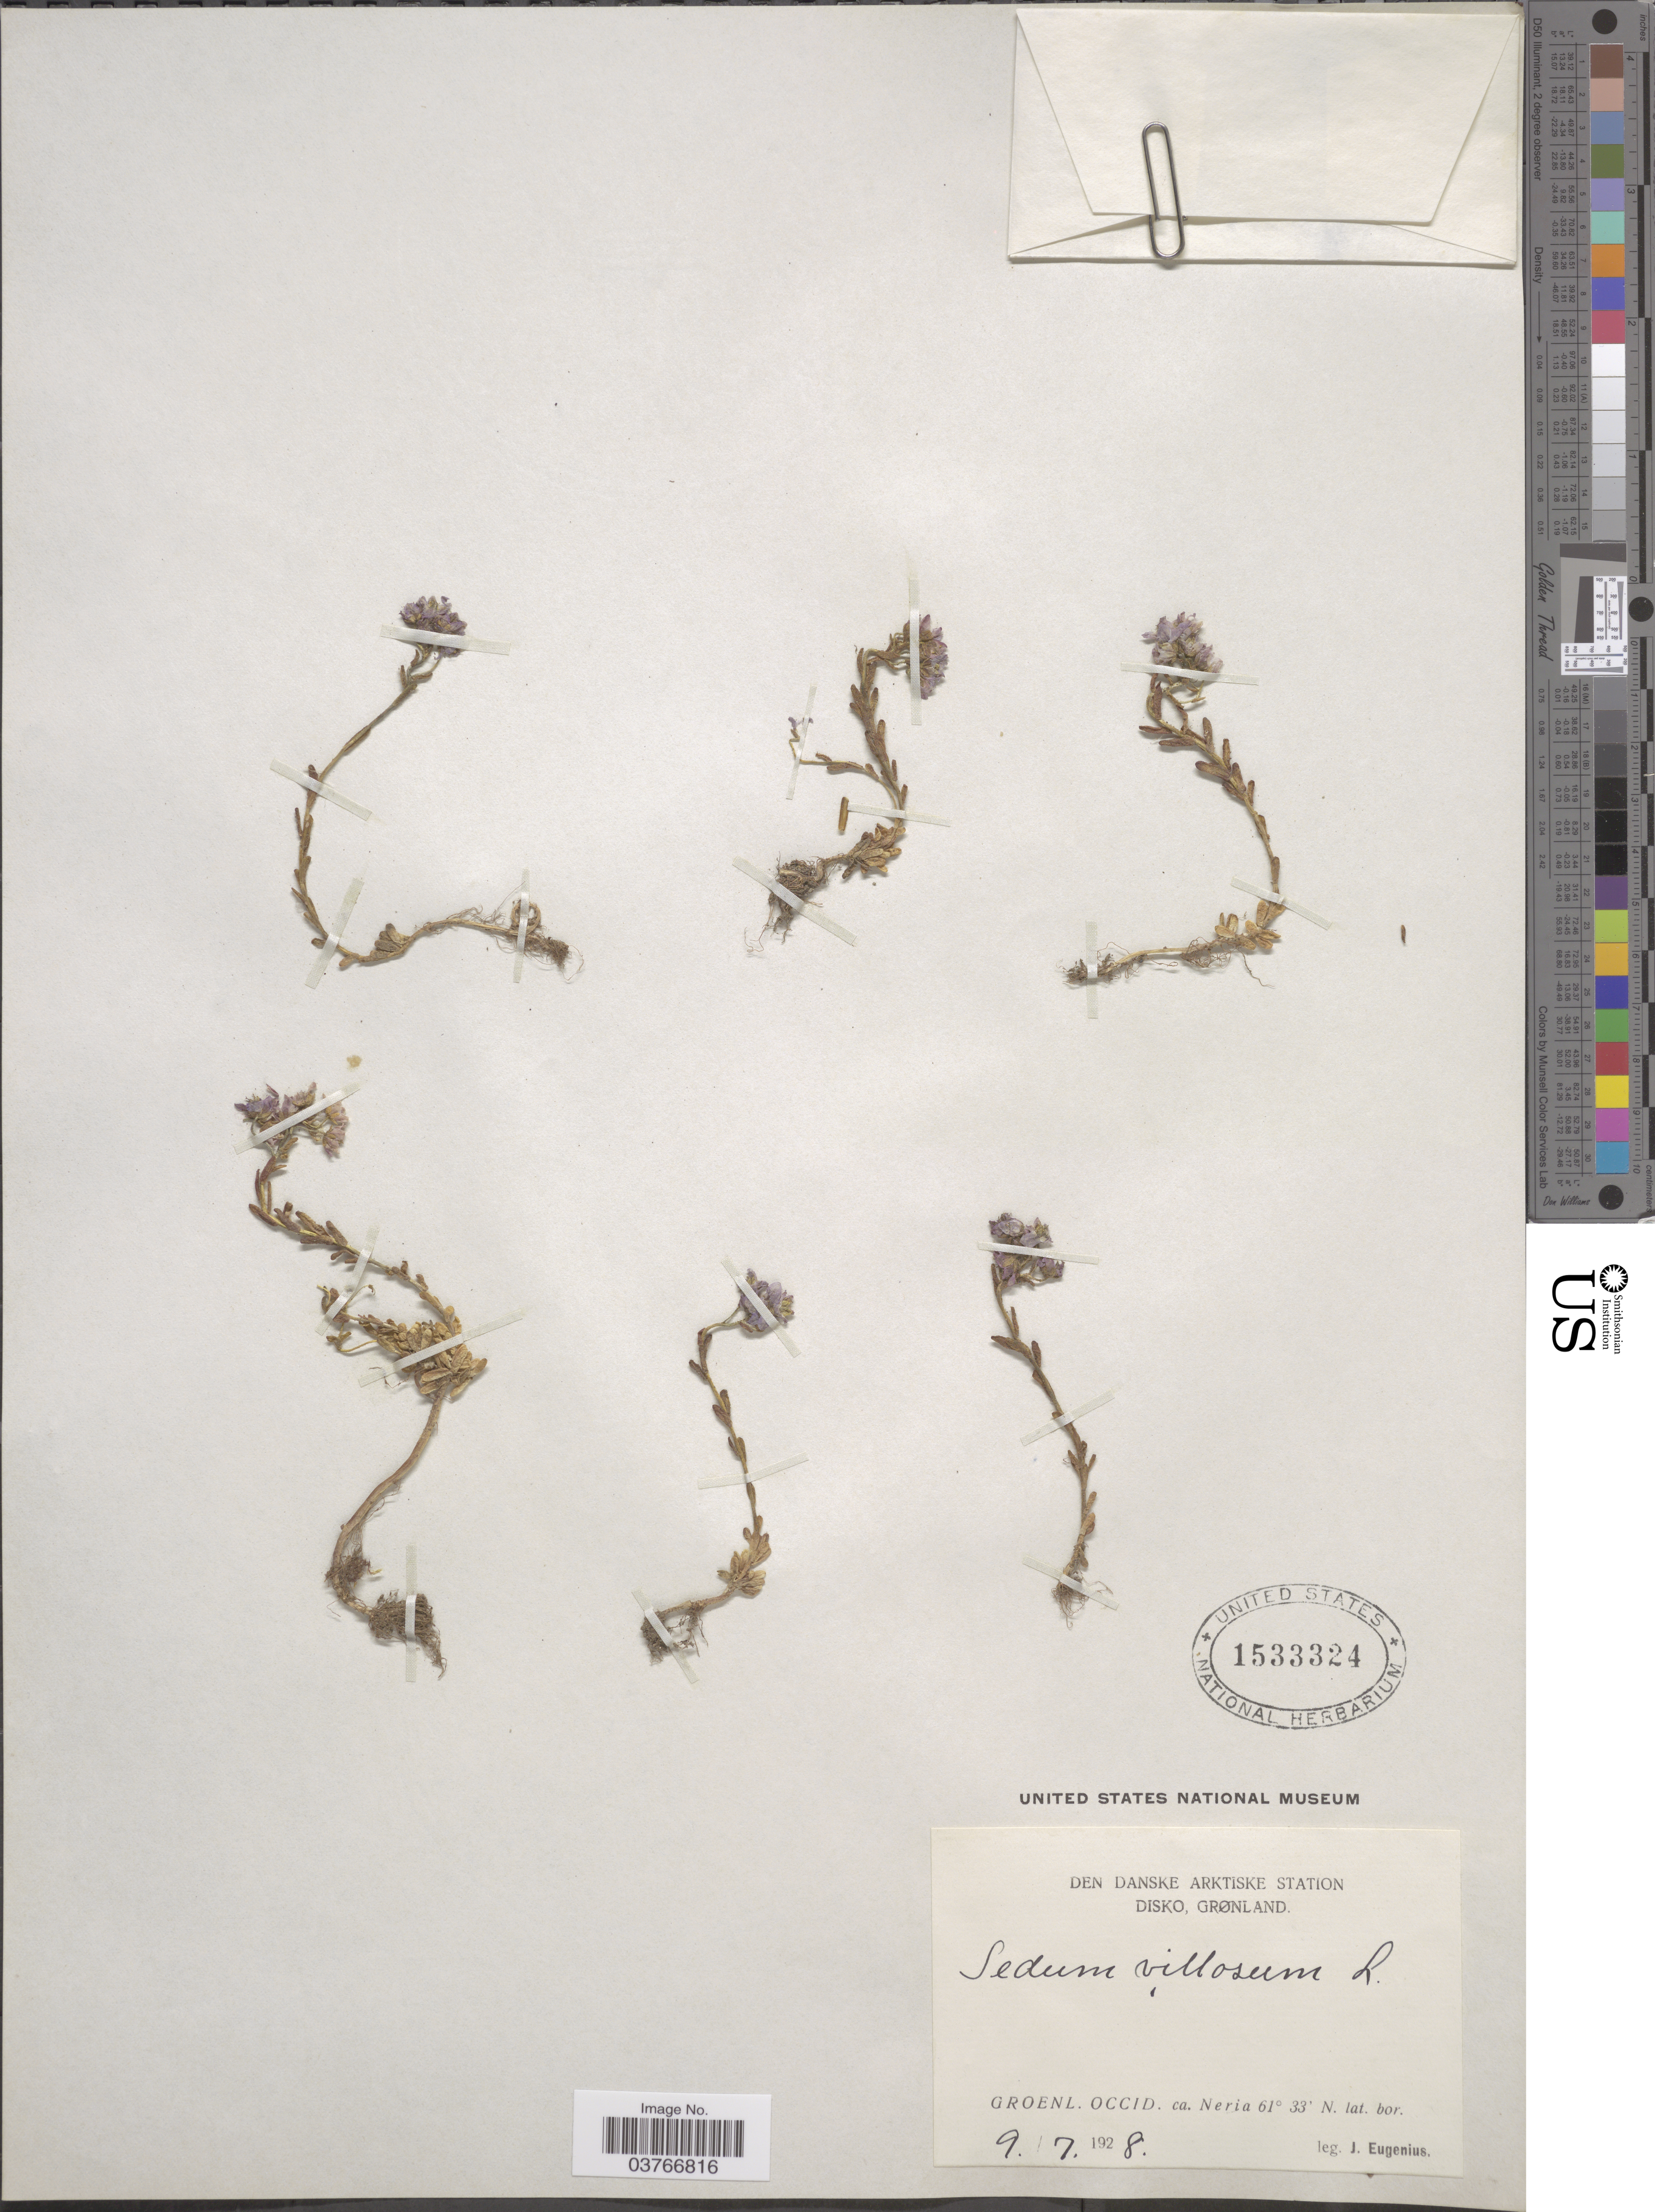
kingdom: Plantae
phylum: Tracheophyta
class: Magnoliopsida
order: Saxifragales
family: Crassulaceae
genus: Sedum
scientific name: Sedum torreyi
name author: G. Don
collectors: J. Eugenius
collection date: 1928-07-09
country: Greenland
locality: Den Danske Arktiske Station. Disko, Grønland. Groenl. Occid. ca. Neria.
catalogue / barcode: US 1533324